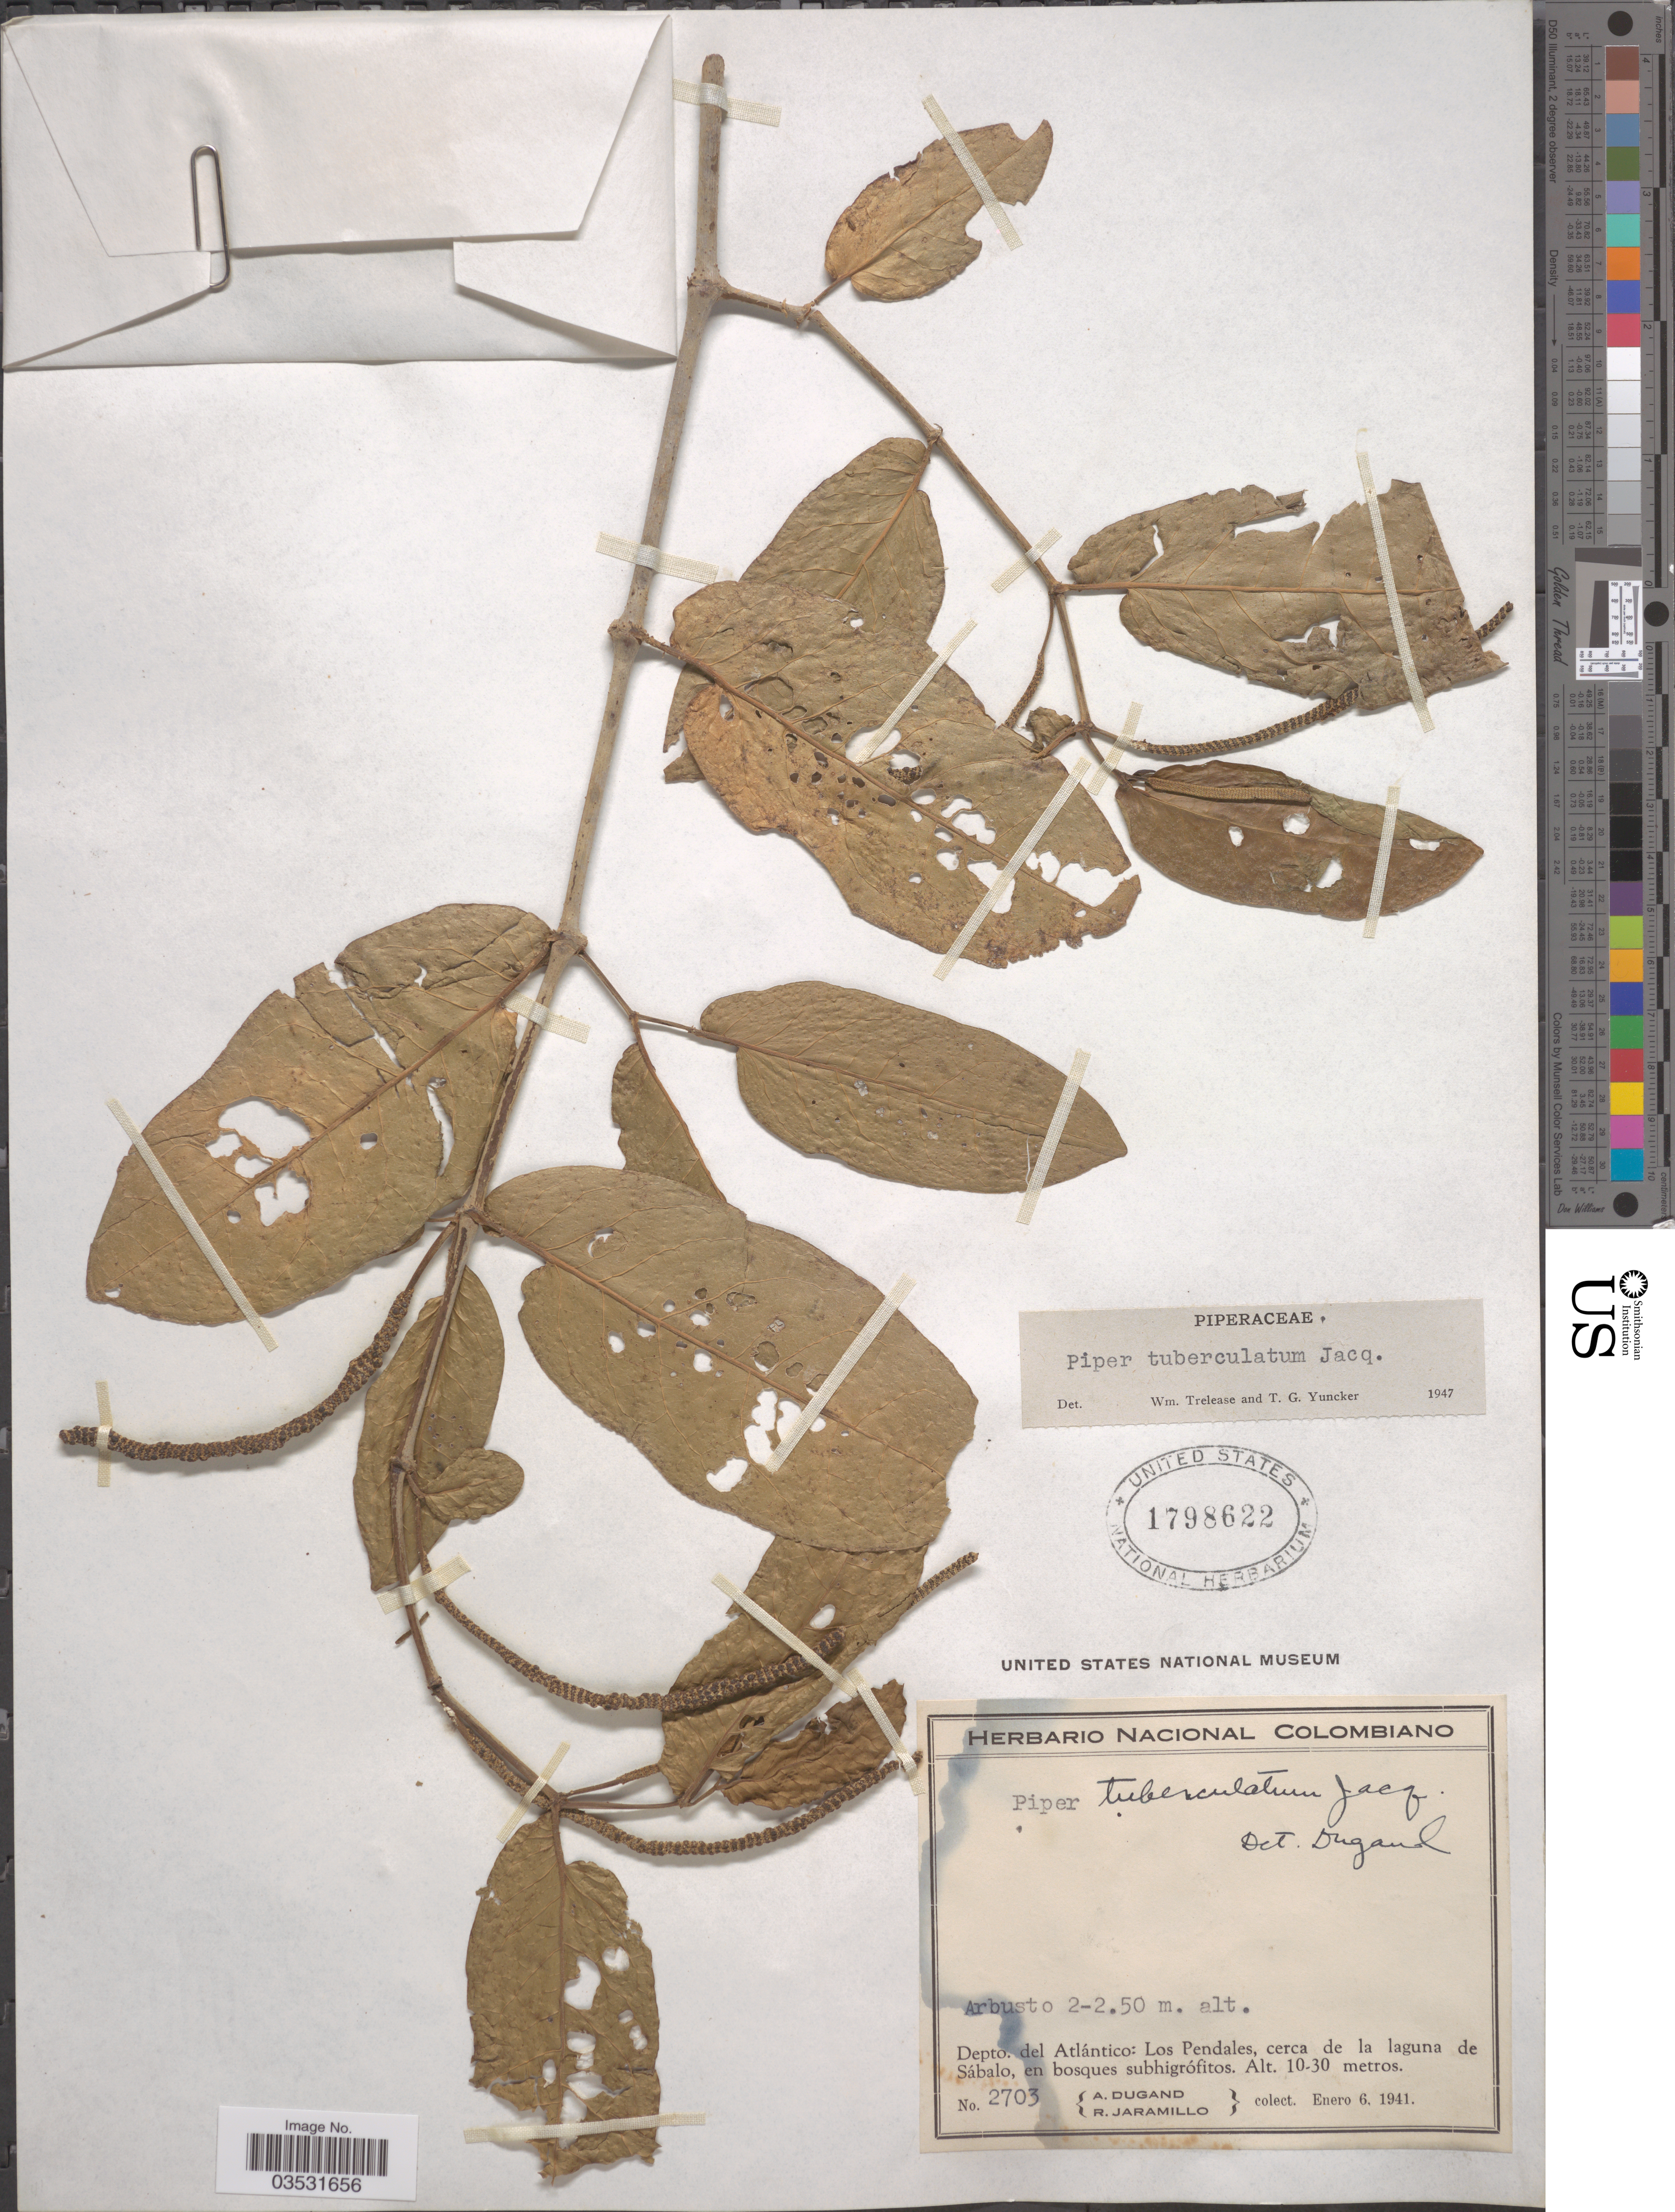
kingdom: Plantae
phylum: Tracheophyta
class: Magnoliopsida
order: Piperales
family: Piperaceae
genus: Piper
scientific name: Piper tuberculatum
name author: Jacq.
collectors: A. Dugand & R. Jaramillo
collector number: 2703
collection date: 1941-01-06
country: Colombia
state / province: Atlántico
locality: Depto. del Atlántico: Los Pendales, cerca de la laguna de Sáabalo, en bosques subhigrófitos.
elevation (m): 10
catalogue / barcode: US 1798622